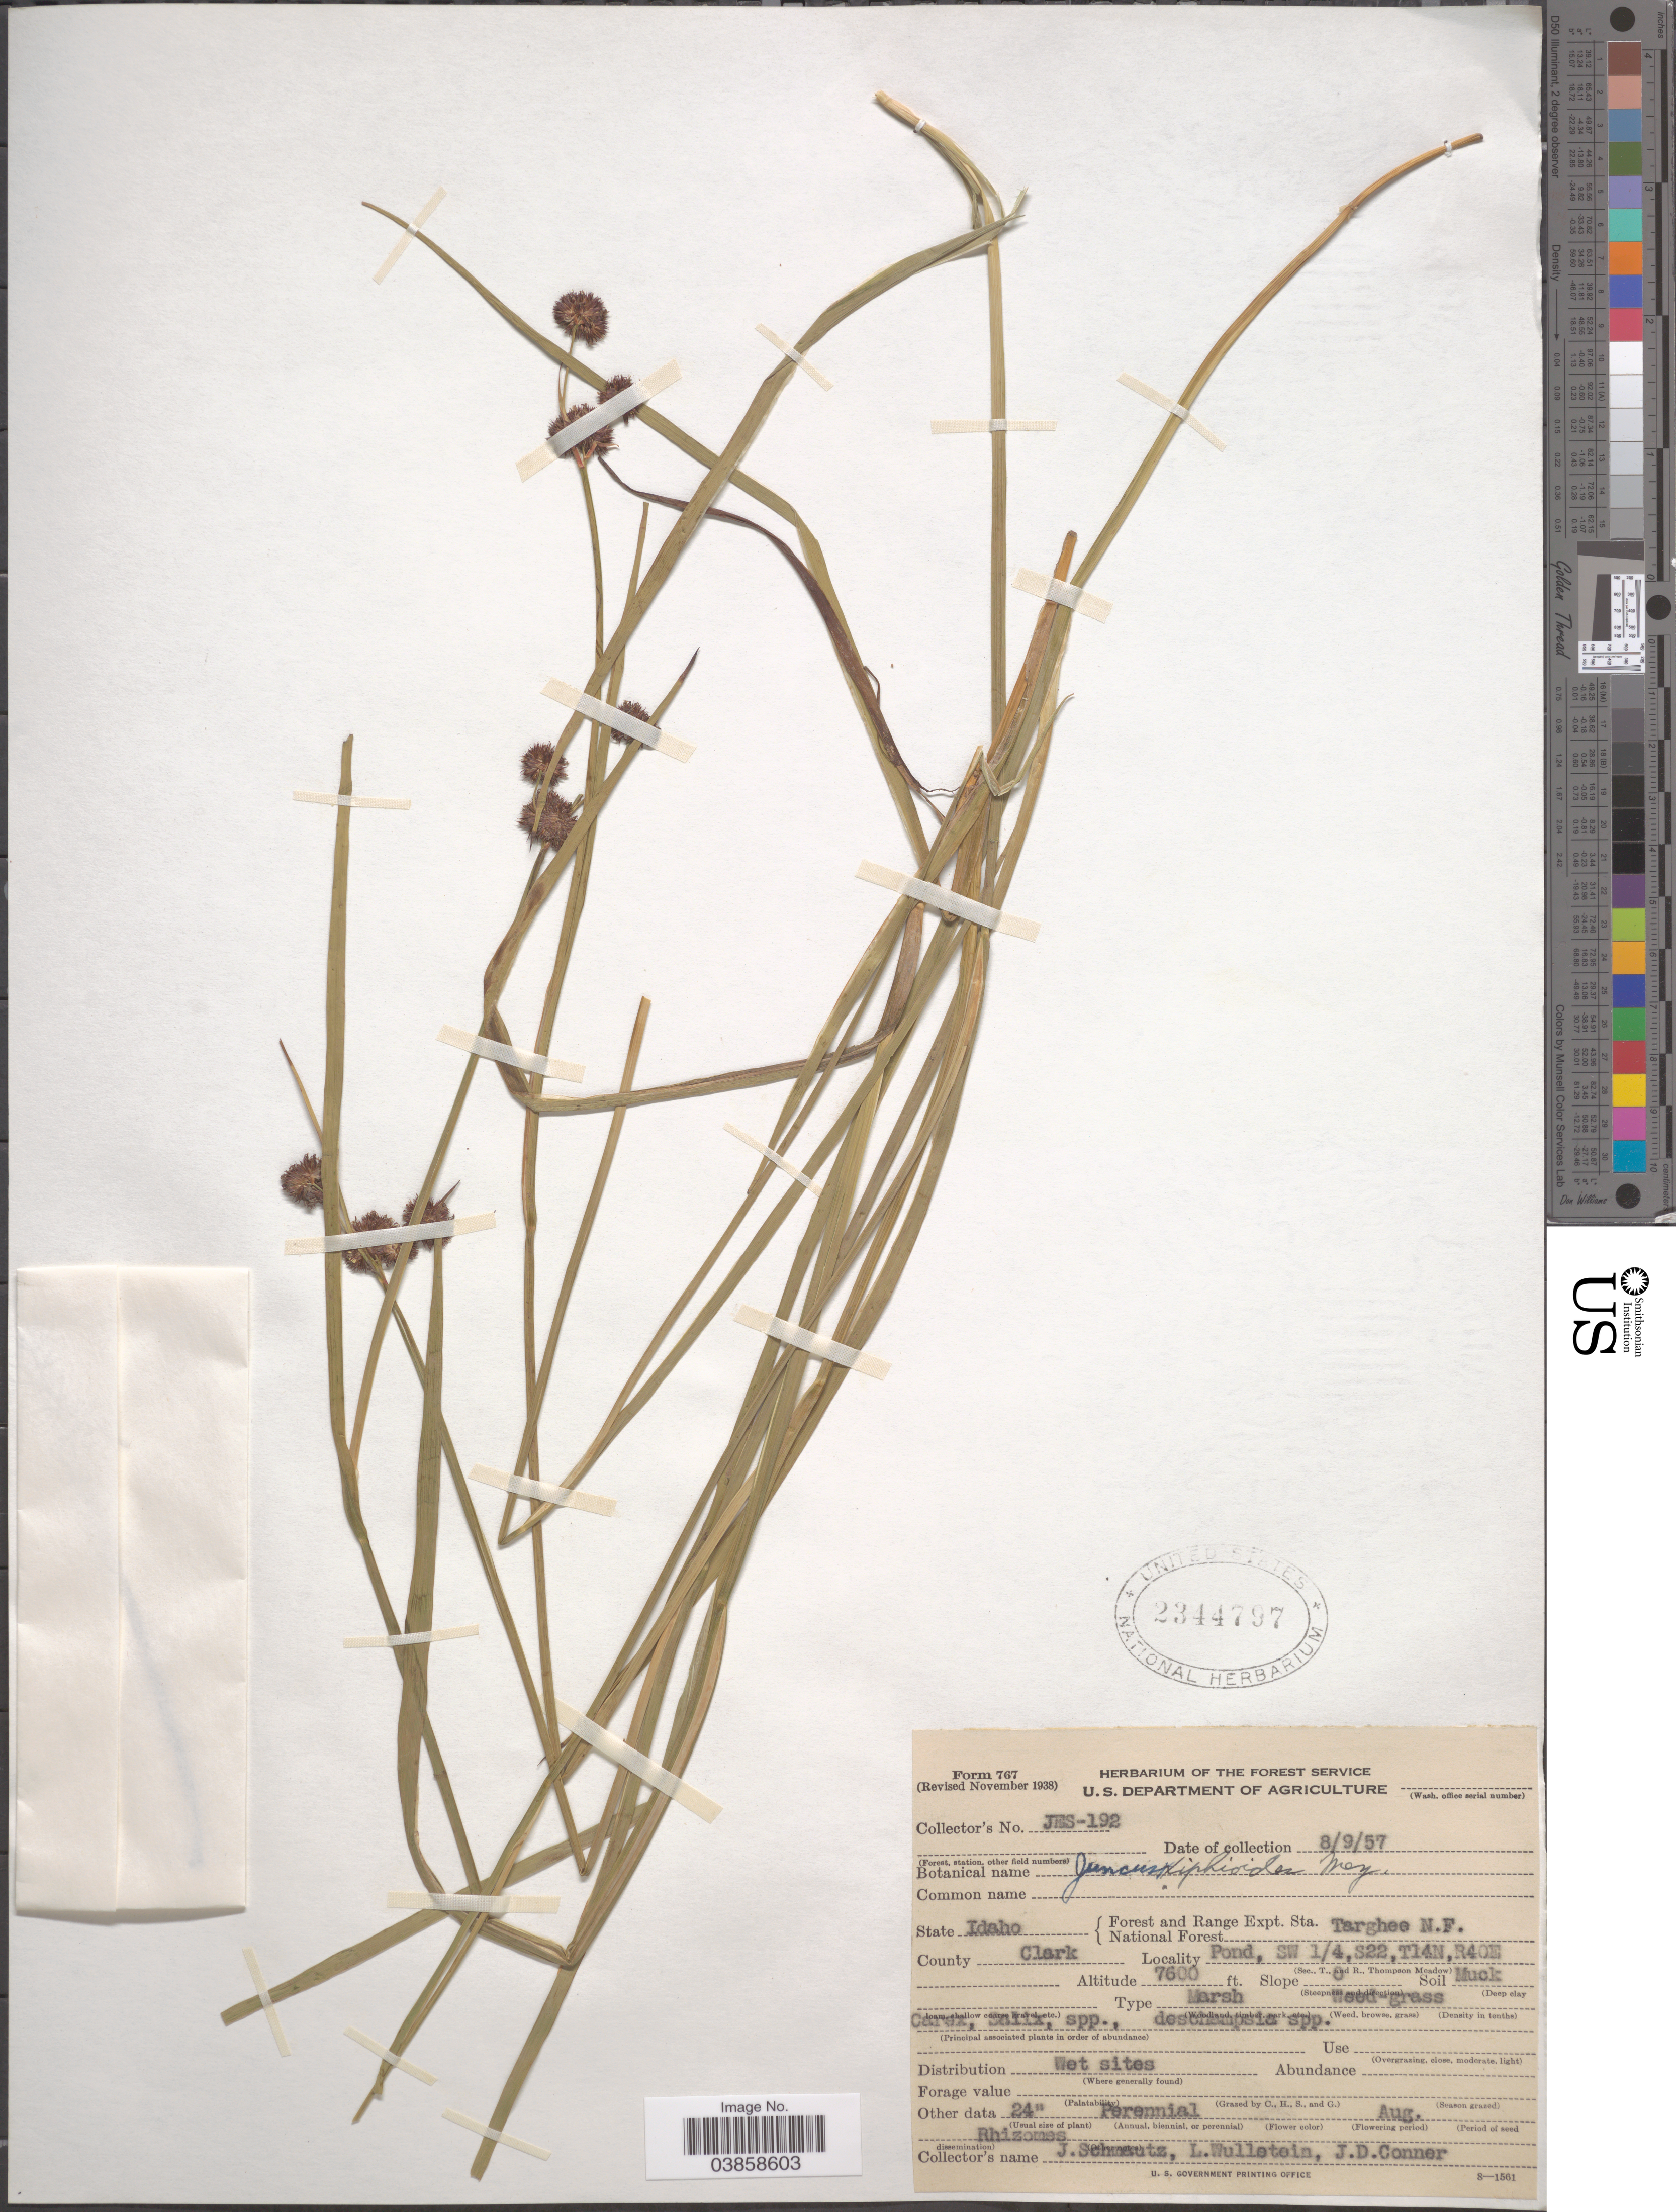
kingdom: Plantae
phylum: Tracheophyta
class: Liliopsida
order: Poales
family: Juncaceae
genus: Juncus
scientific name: Juncus xiphioides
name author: E. Mey.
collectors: J. Schmautz, L. Wullstein & J. Conner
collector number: JES-192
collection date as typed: Transcribed d/m/y: 9/8/57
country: United States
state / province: Idaho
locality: Forest and Range Expt. Sta. National Forest Targhee N.F. County Clark. Pond, SW ¼, S22, T14N, R40E.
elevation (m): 2316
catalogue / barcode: US 2344797